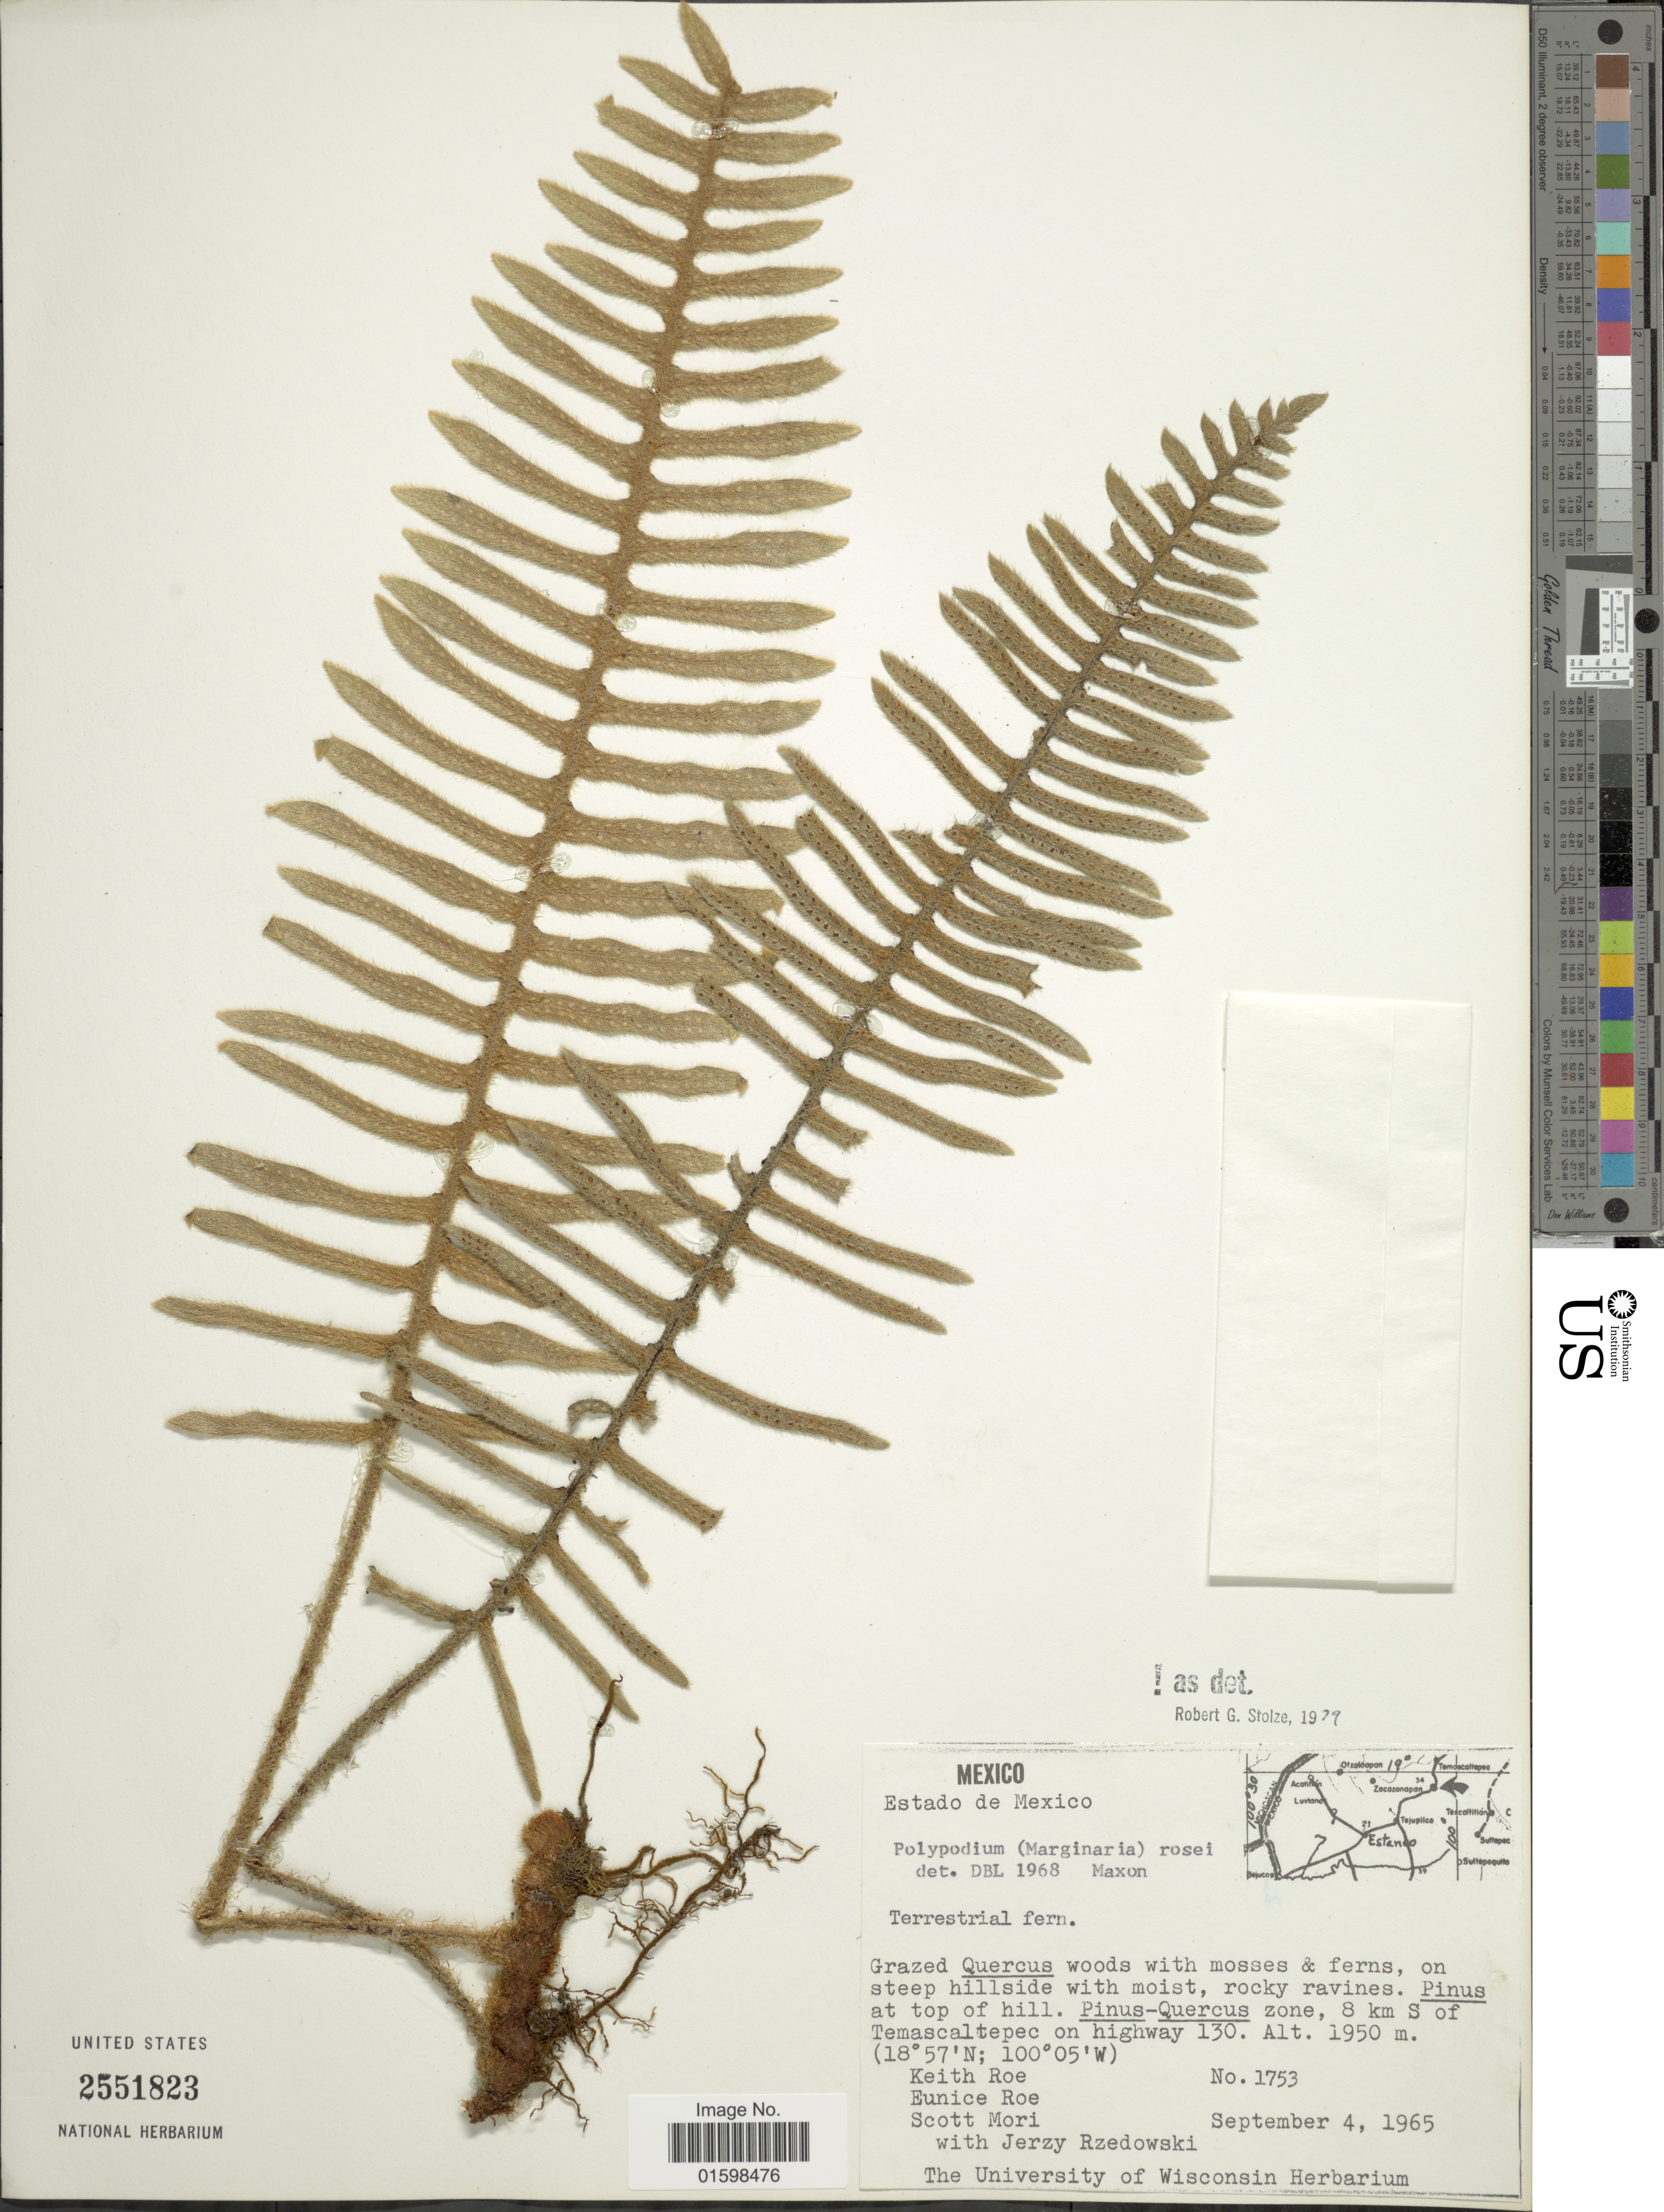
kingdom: Plantae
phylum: Tracheophyta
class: Polypodiopsida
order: Polypodiales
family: Polypodiaceae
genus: Pleopeltis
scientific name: Pleopeltis rosei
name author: (Maxon) A.R. Sm. & Tejero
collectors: K. E. Roe, E. Roe, S. Mori & J. Rzedowski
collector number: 1753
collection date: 1965-09-04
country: Mexico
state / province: México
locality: Estado de Mexico, 8 km S of Temascaltepec on highway 130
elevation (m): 1950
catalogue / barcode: US 2551823